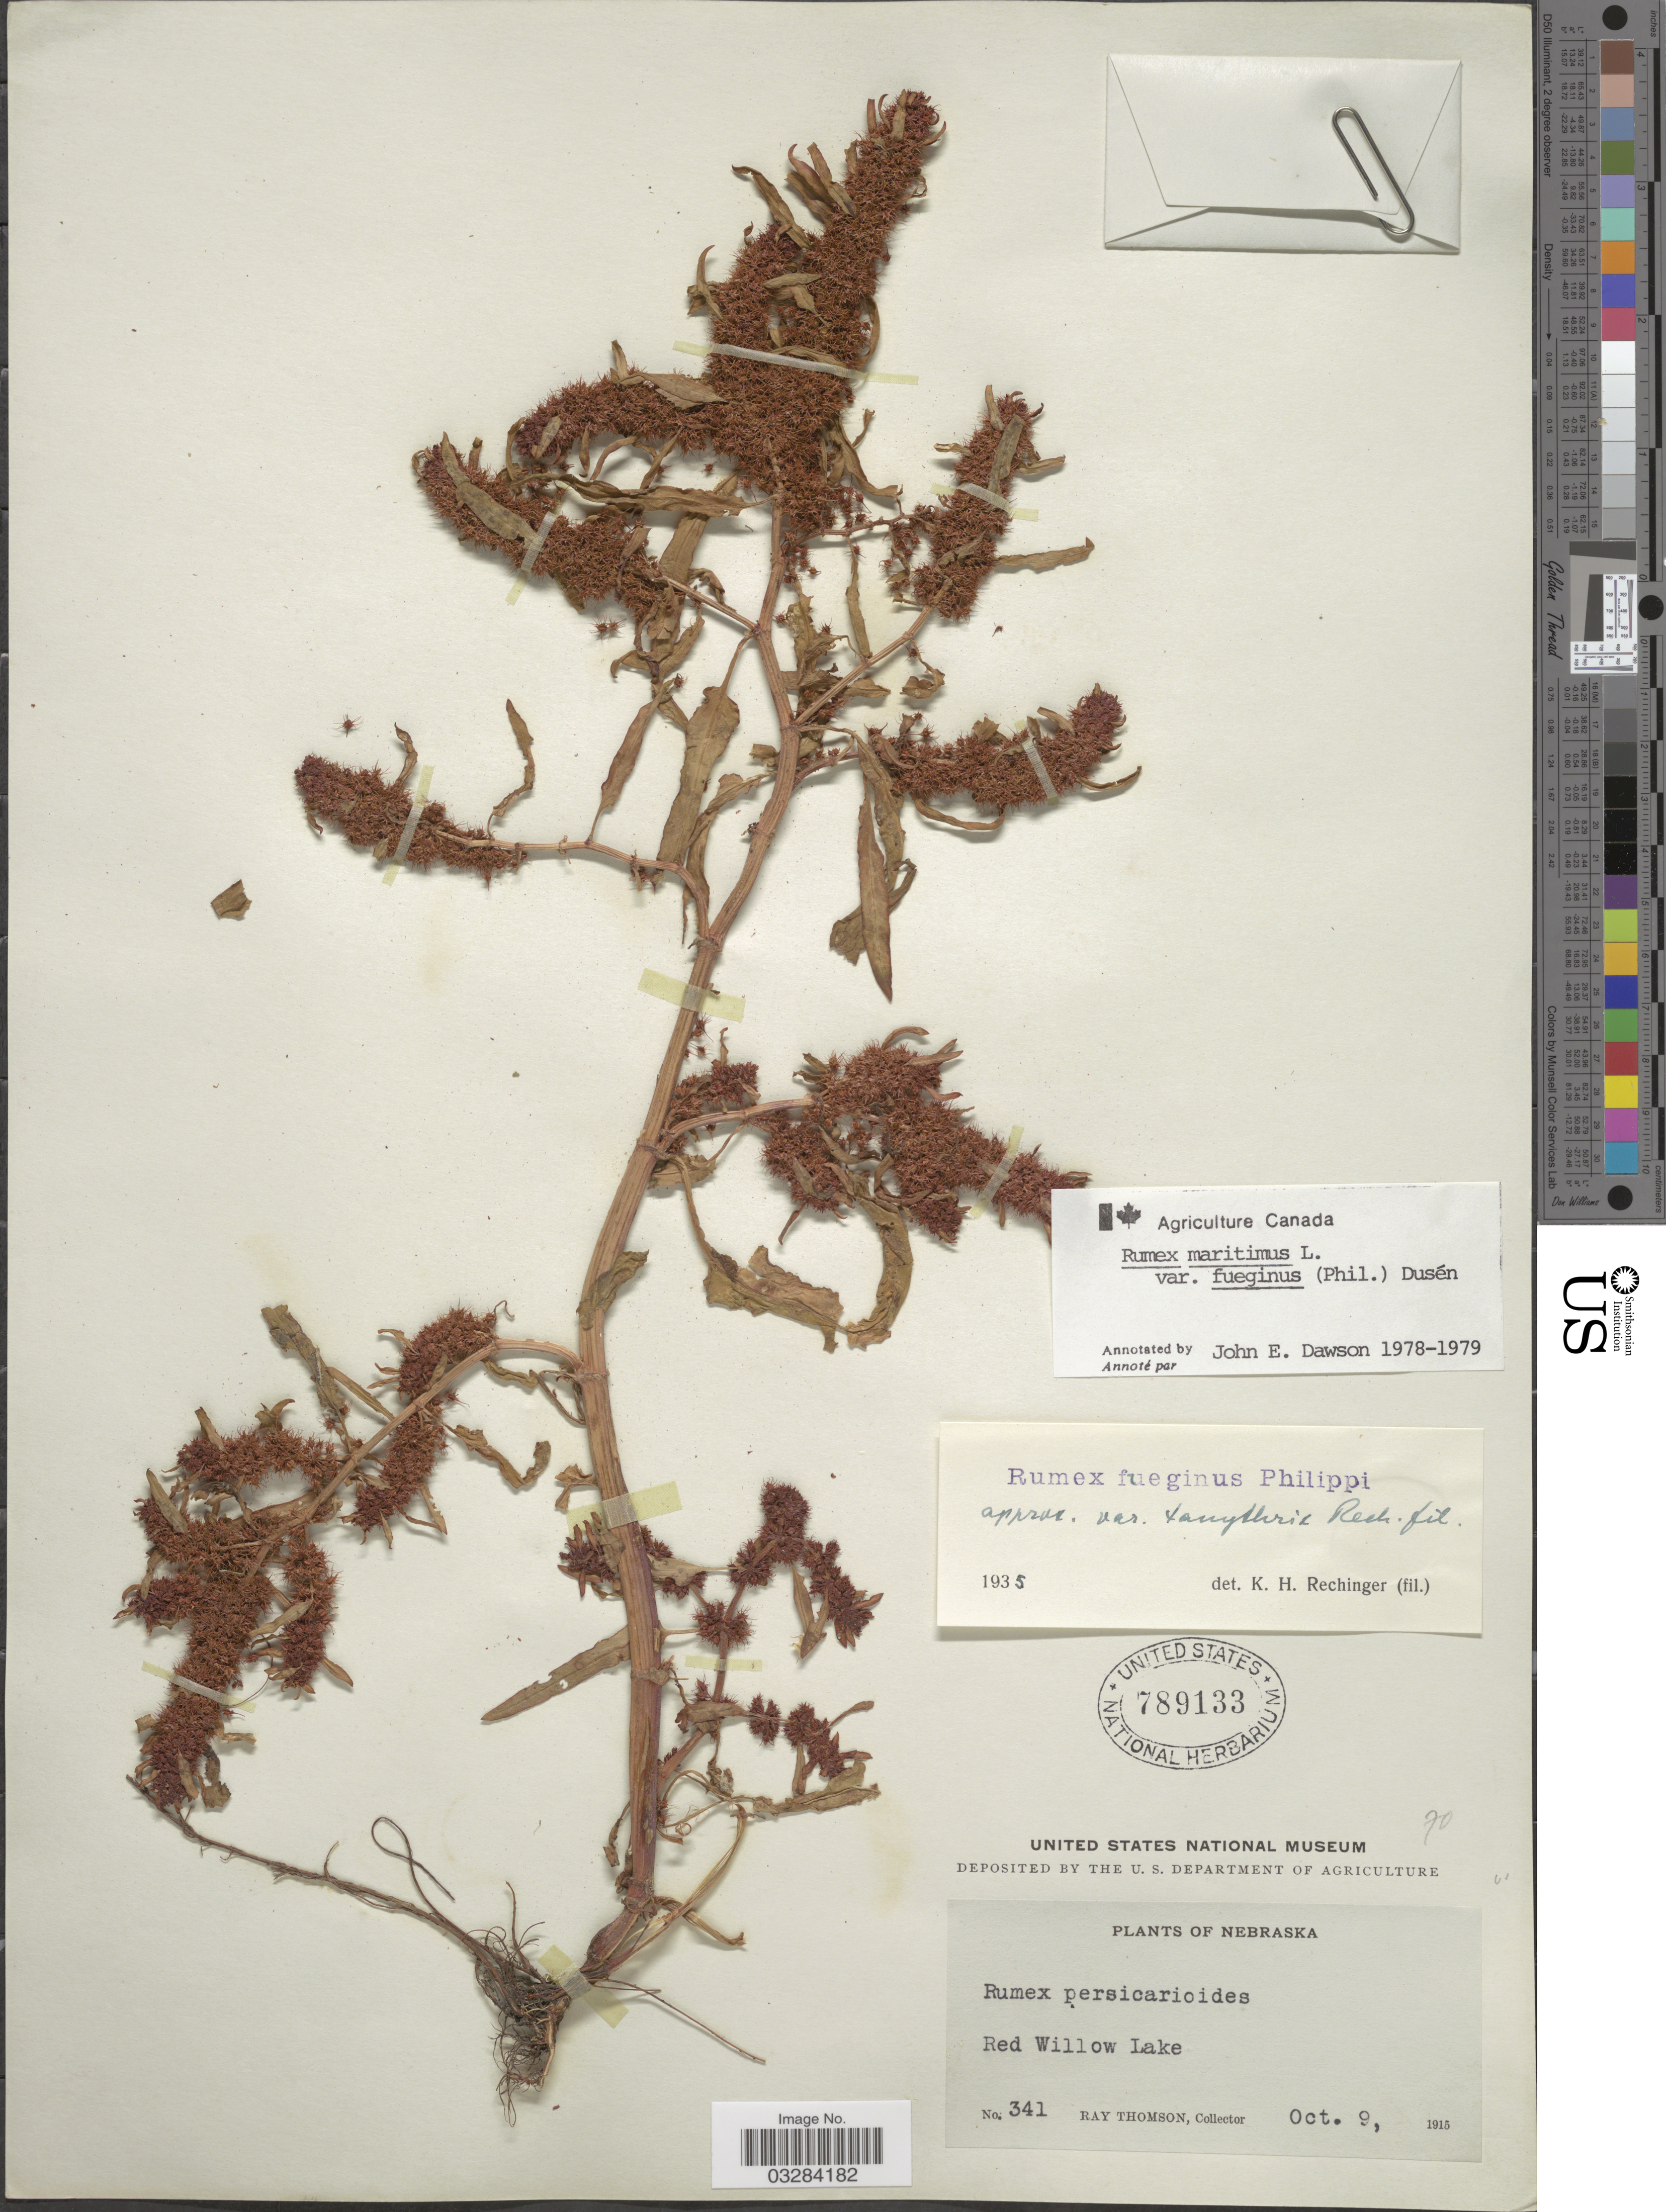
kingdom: Plantae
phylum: Tracheophyta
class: Magnoliopsida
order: Caryophyllales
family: Polygonaceae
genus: Rumex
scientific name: Rumex maritimus var. fueginus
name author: (Phil.) Dusén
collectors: R. Thomson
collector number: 341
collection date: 1915-10-09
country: United States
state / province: Nebraska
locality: Red Willow Lake.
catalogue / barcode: US 789133